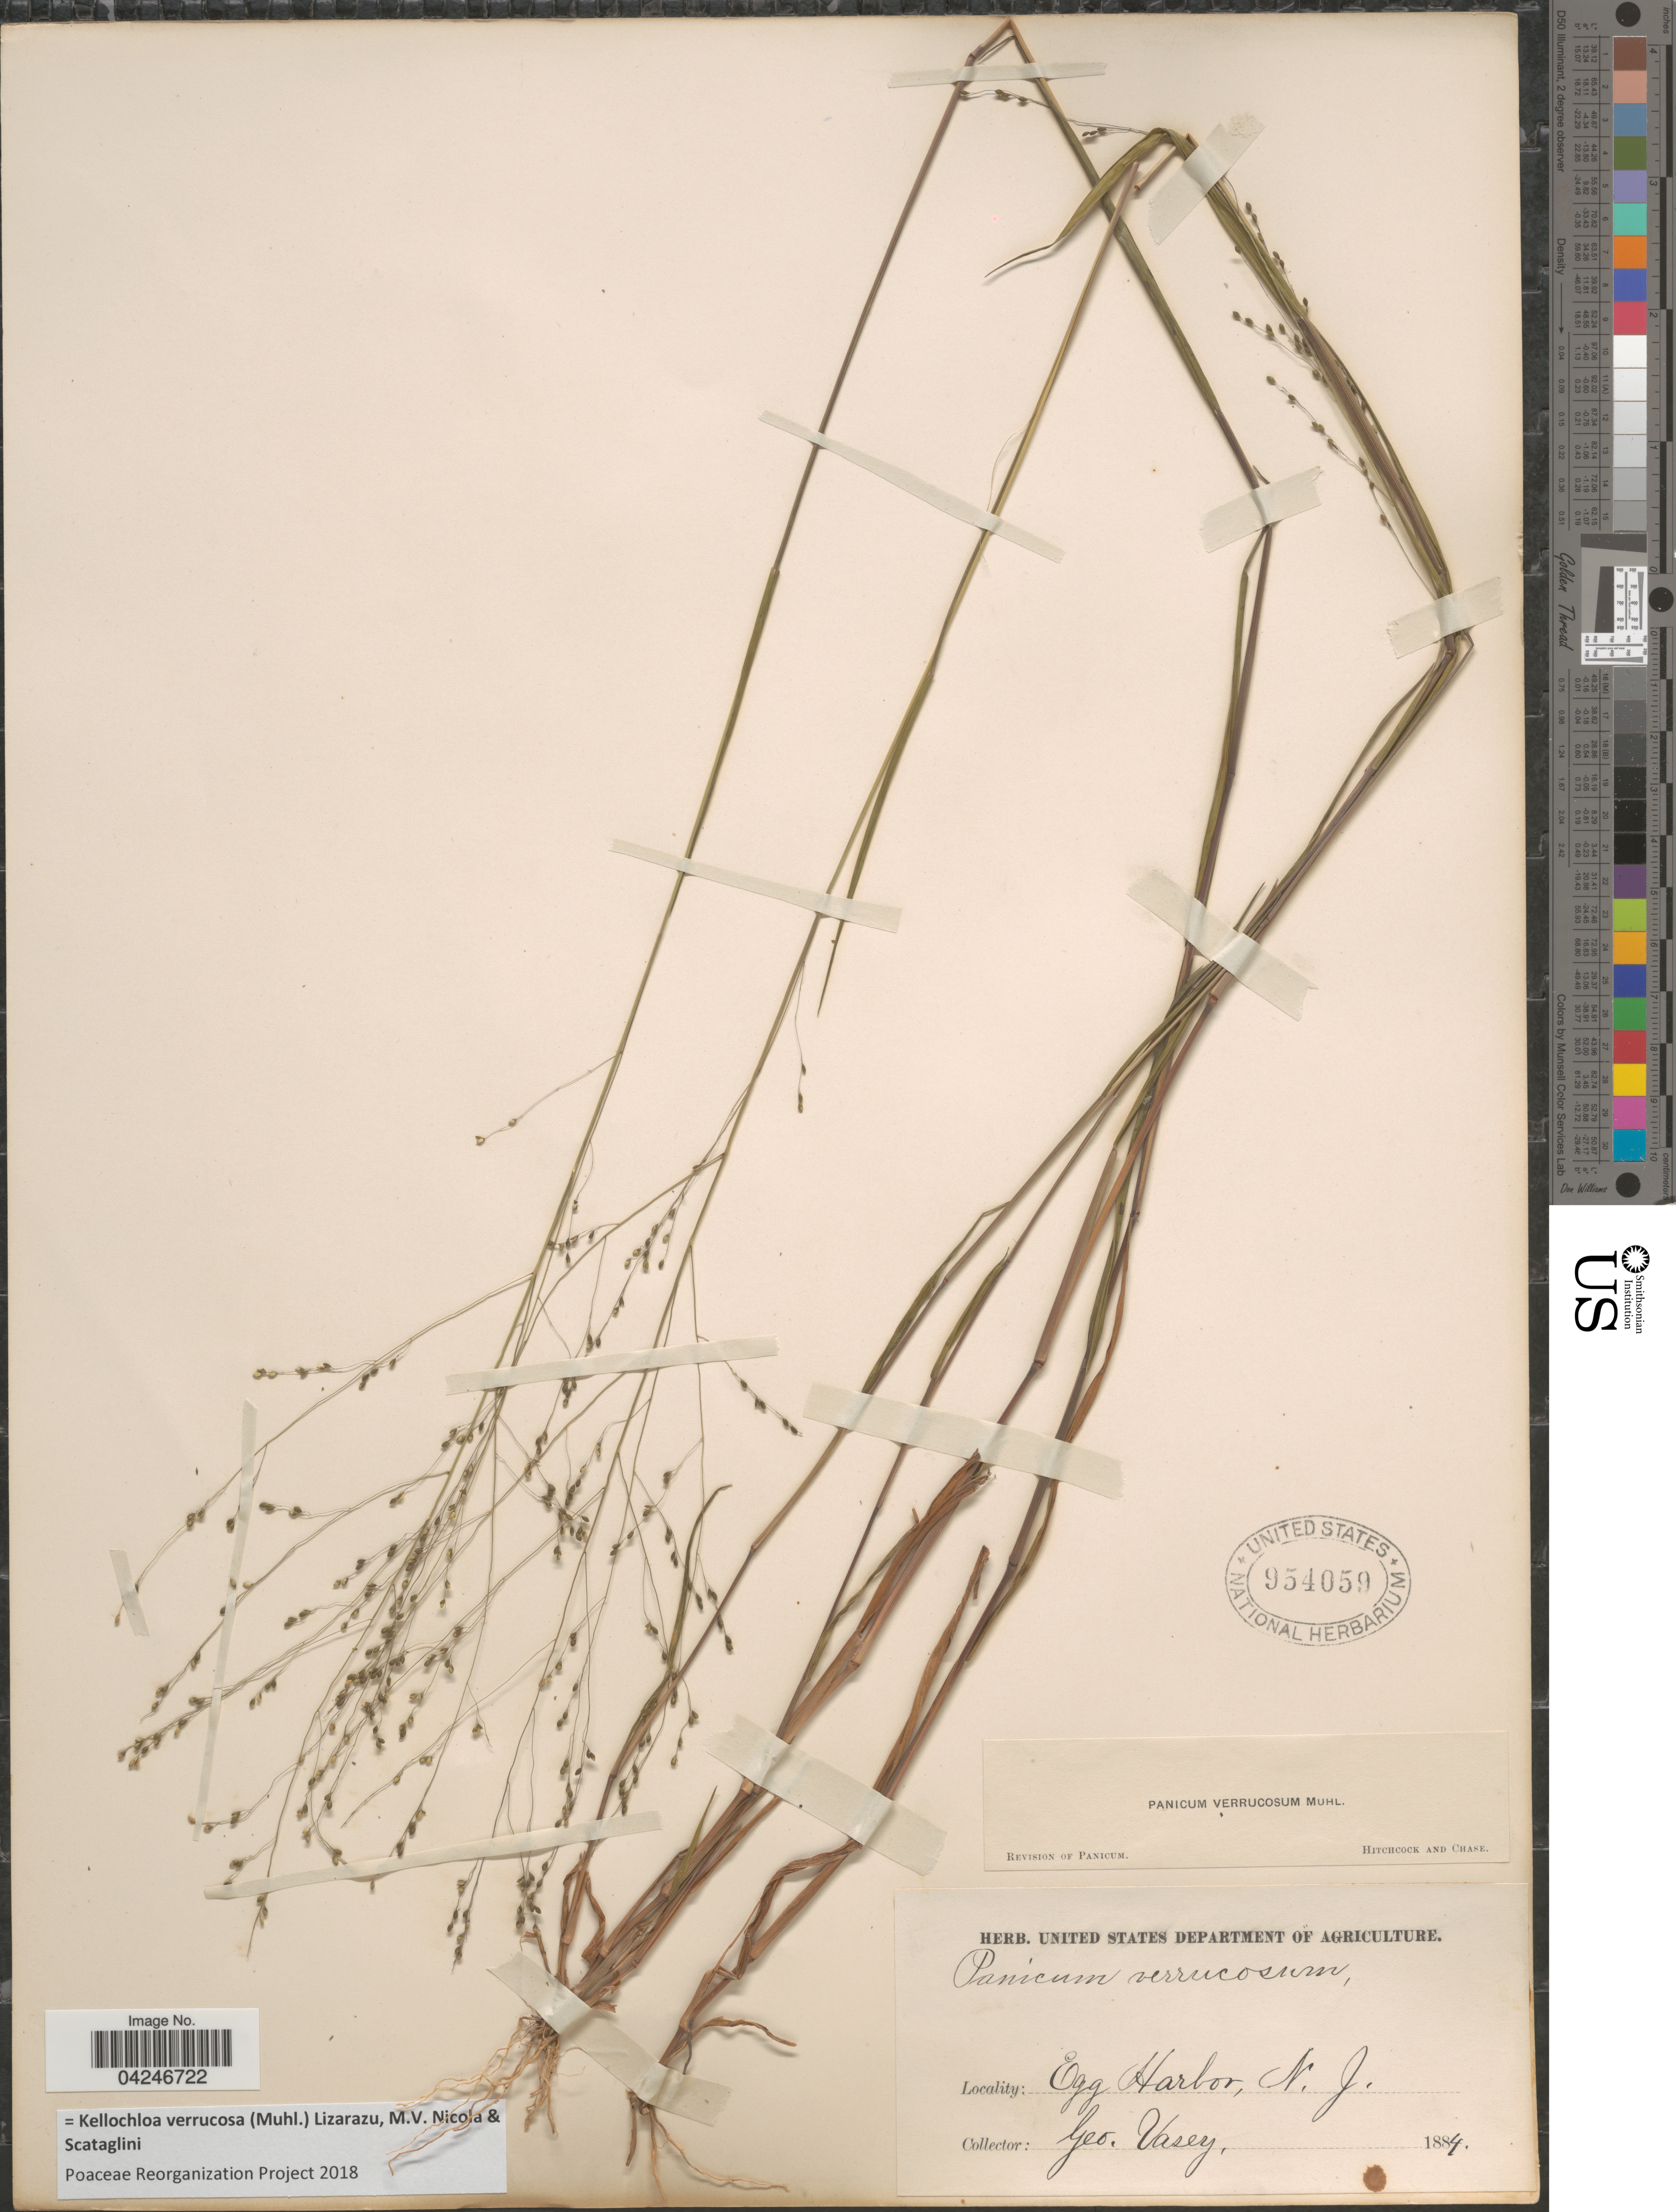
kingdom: Plantae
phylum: Tracheophyta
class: Liliopsida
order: Poales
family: Poaceae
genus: Kellochloa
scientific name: Kellochloa verrucosa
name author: (Muhl.) Lizarazu et al.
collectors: G. R. Vasey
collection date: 1884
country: United States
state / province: New Jersey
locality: Egg Harbor.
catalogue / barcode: US 954059